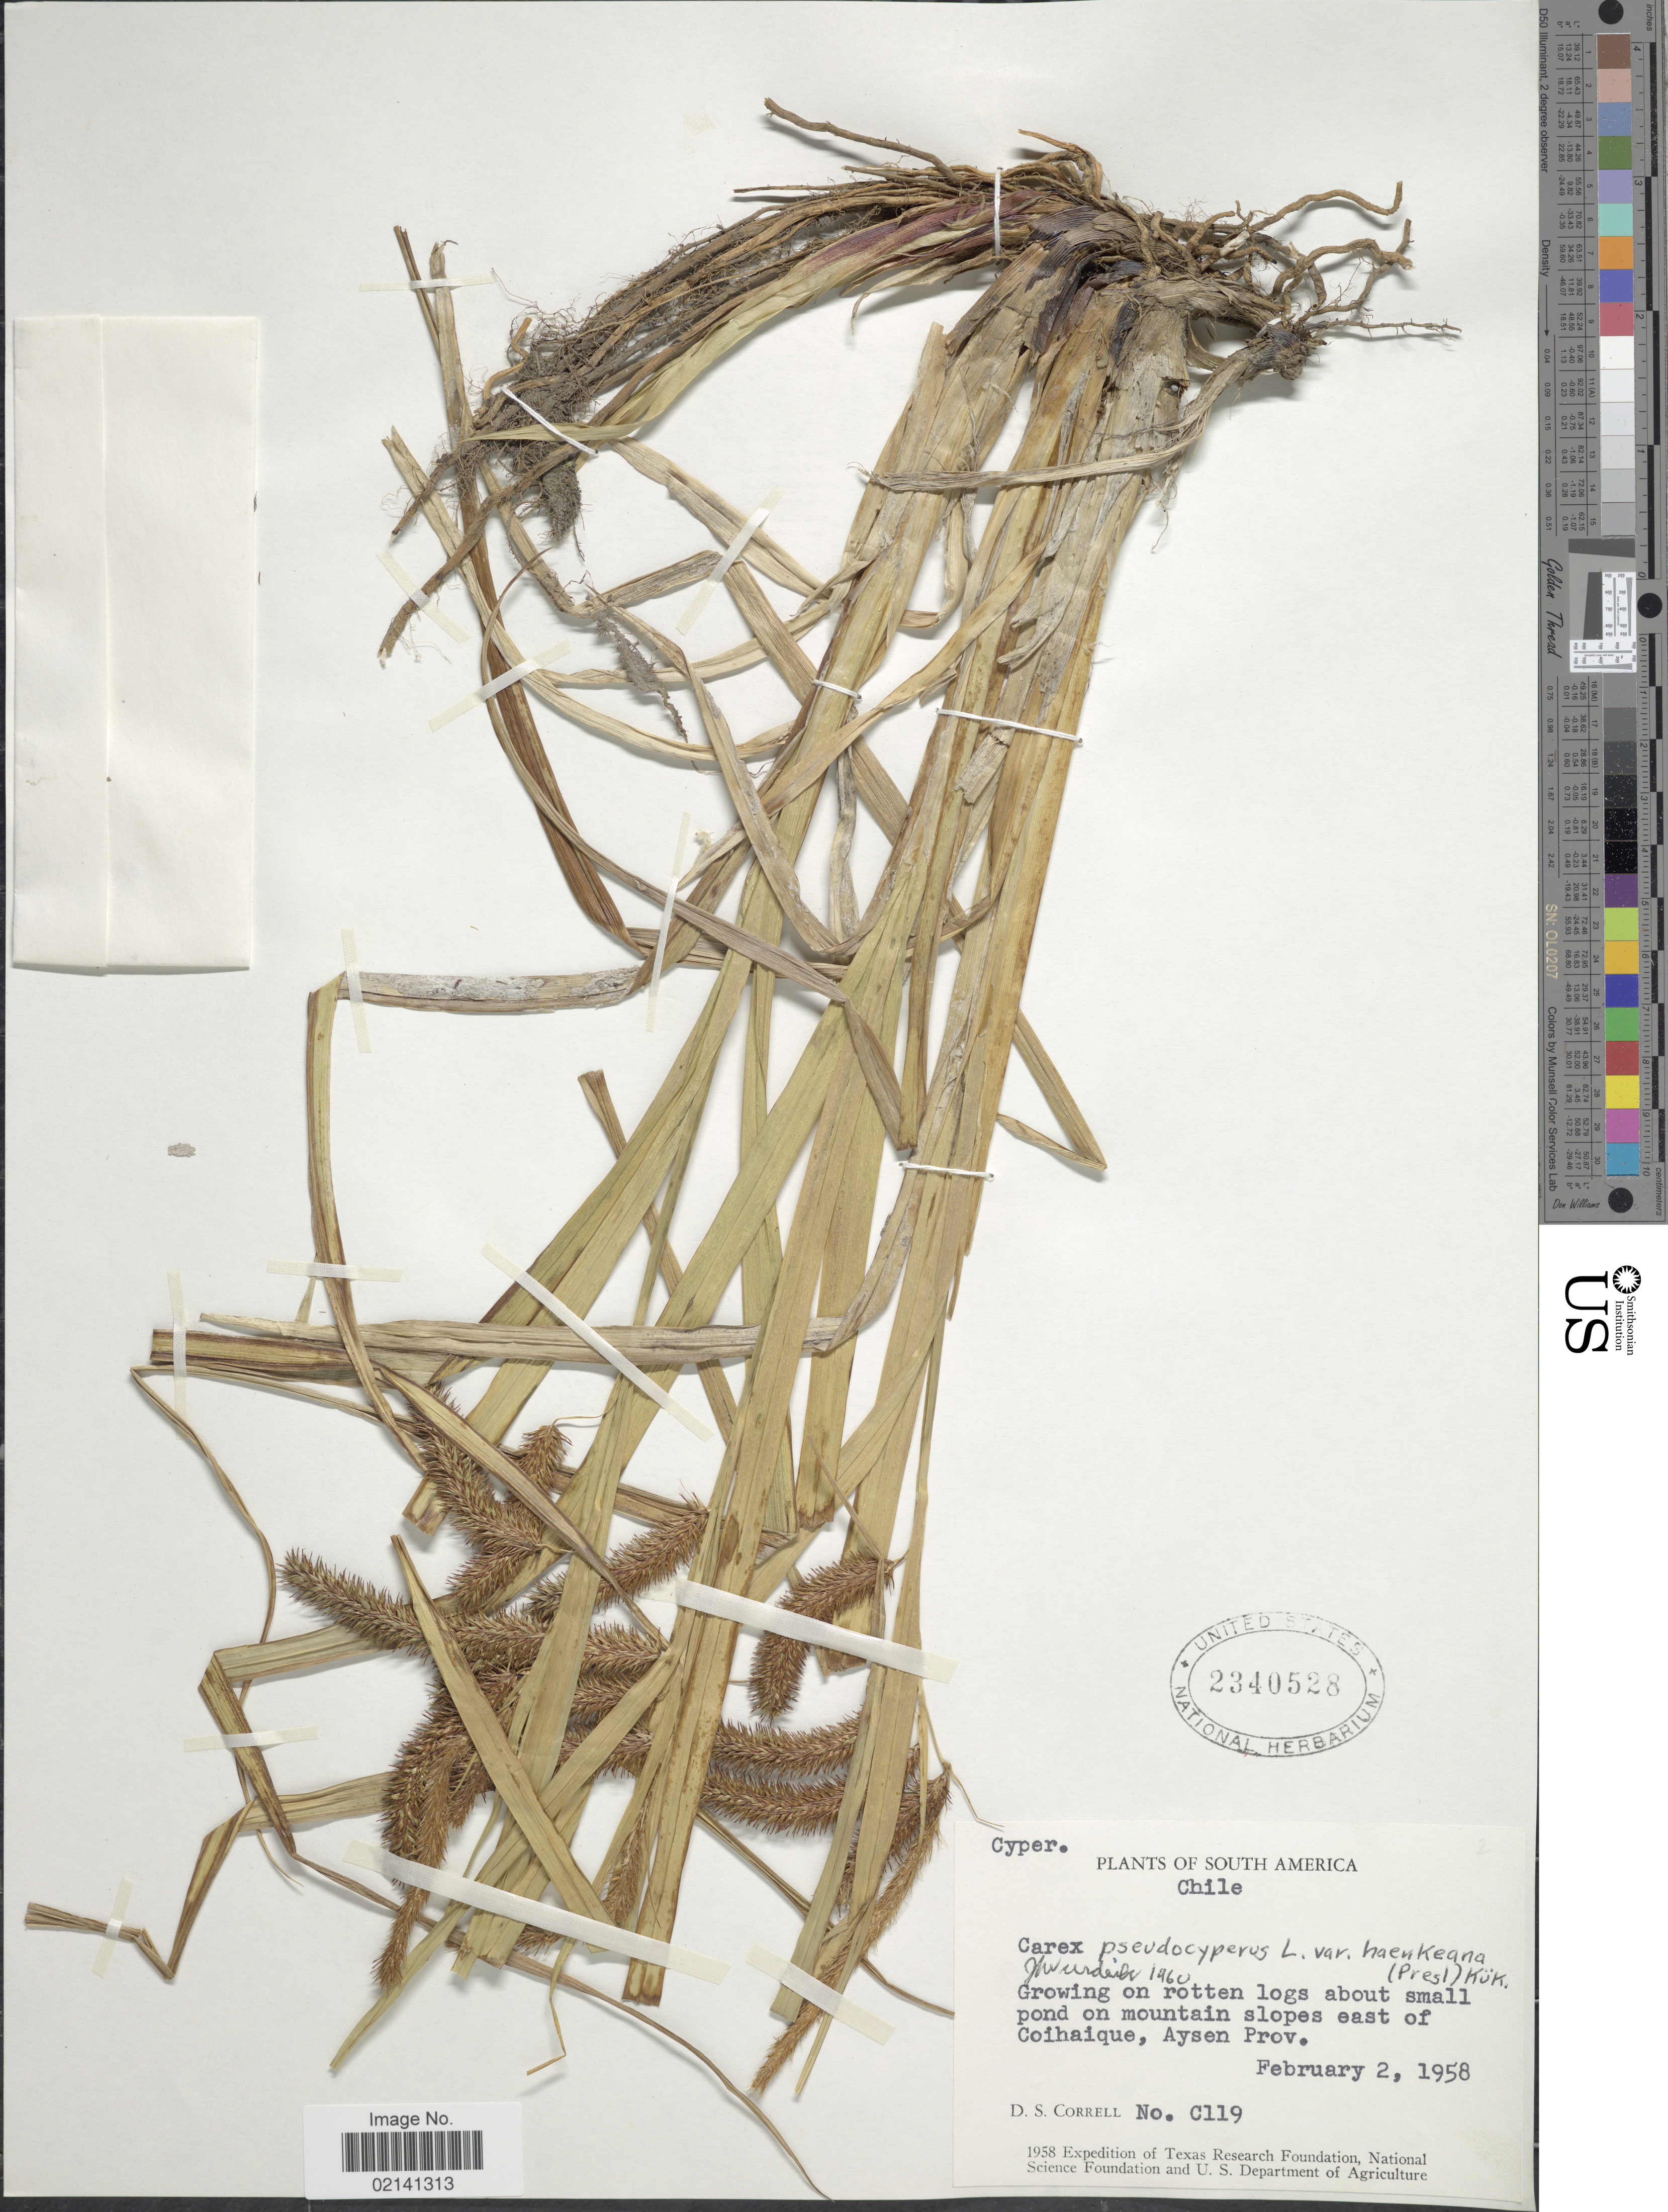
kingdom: Plantae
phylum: Tracheophyta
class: Liliopsida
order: Poales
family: Cyperaceae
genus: Carex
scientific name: Carex excelsa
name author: Poepp. ex Kunth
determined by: Jiménez-Mejías, P.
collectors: D. S. Correll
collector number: C119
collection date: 1958-02-02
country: Chile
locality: On rotten logs about small pond on mountain slopes east of Coihaique, Aysen Prov.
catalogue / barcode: US 2340528